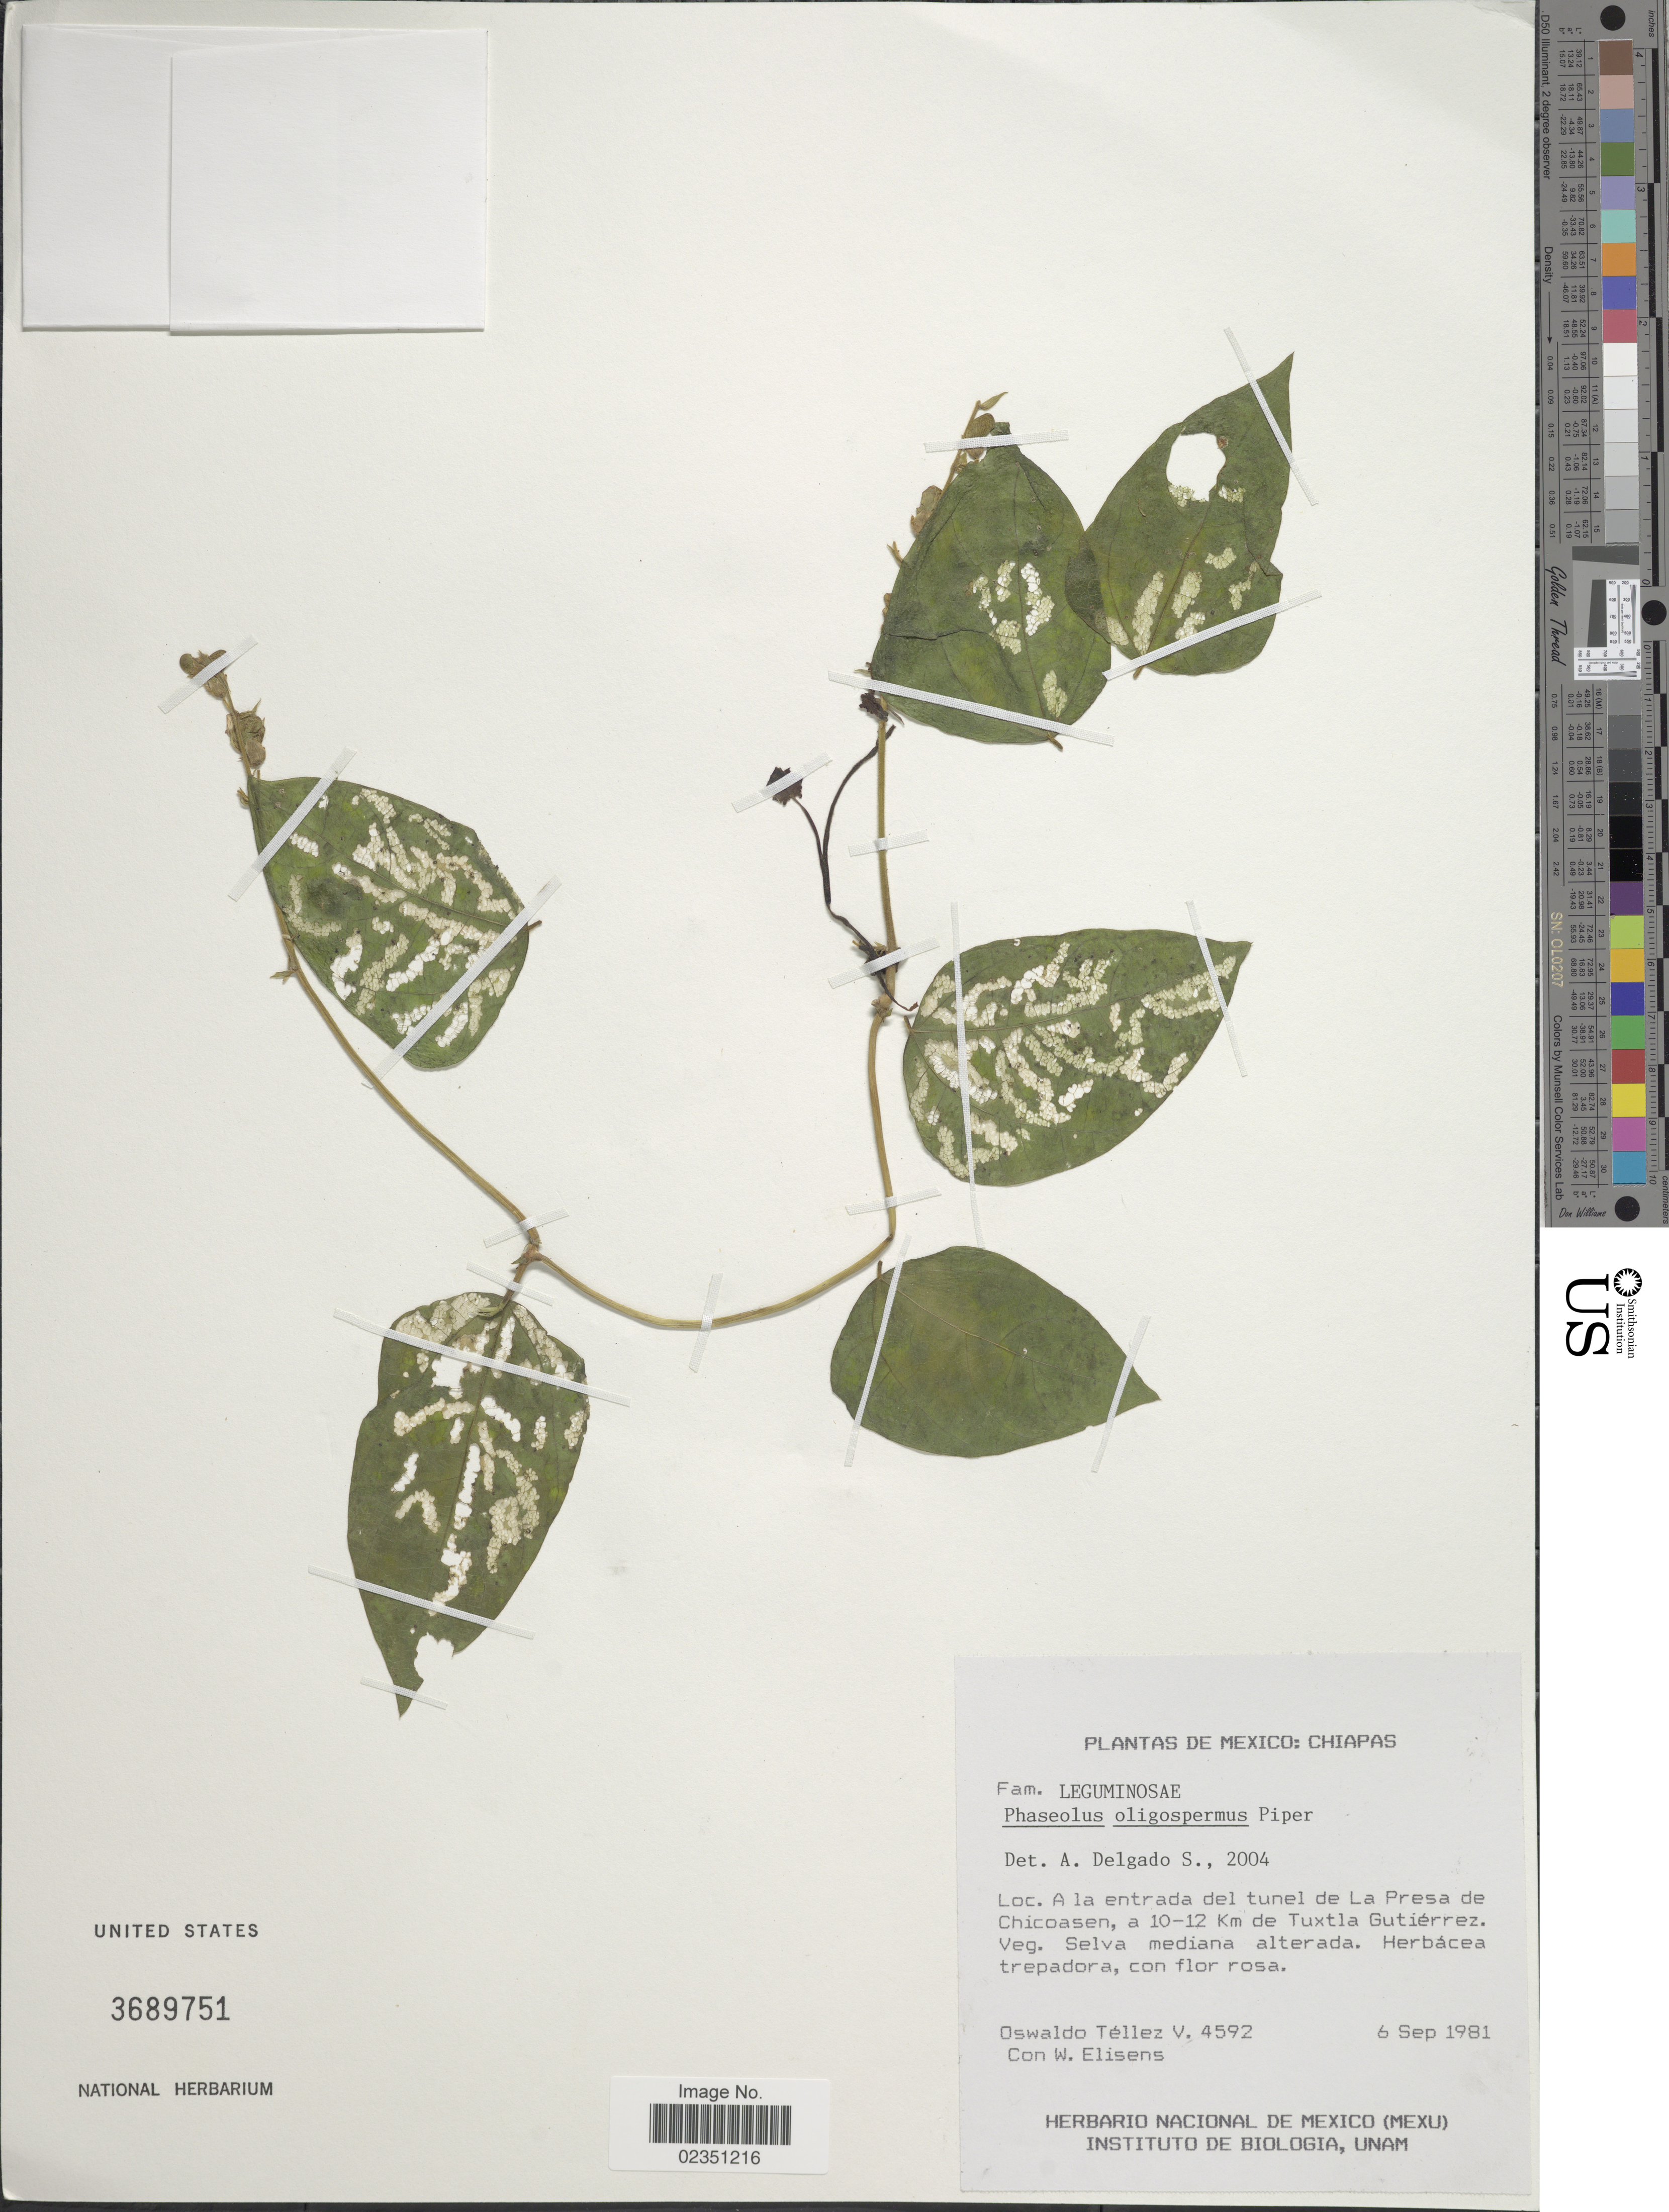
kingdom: Plantae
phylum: Tracheophyta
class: Magnoliopsida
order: Fabales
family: Fabaceae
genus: Phaseolus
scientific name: Phaseolus oligospermus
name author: Piper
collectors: O. Téllez V. & W. Elisens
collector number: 4592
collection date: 1981-09-06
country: Mexico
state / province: Chiapas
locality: A la entrada del tunel de La Presa de Chicoasen, a 10-12 Km de Tuxtla Gutierrez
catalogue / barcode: US 3689751